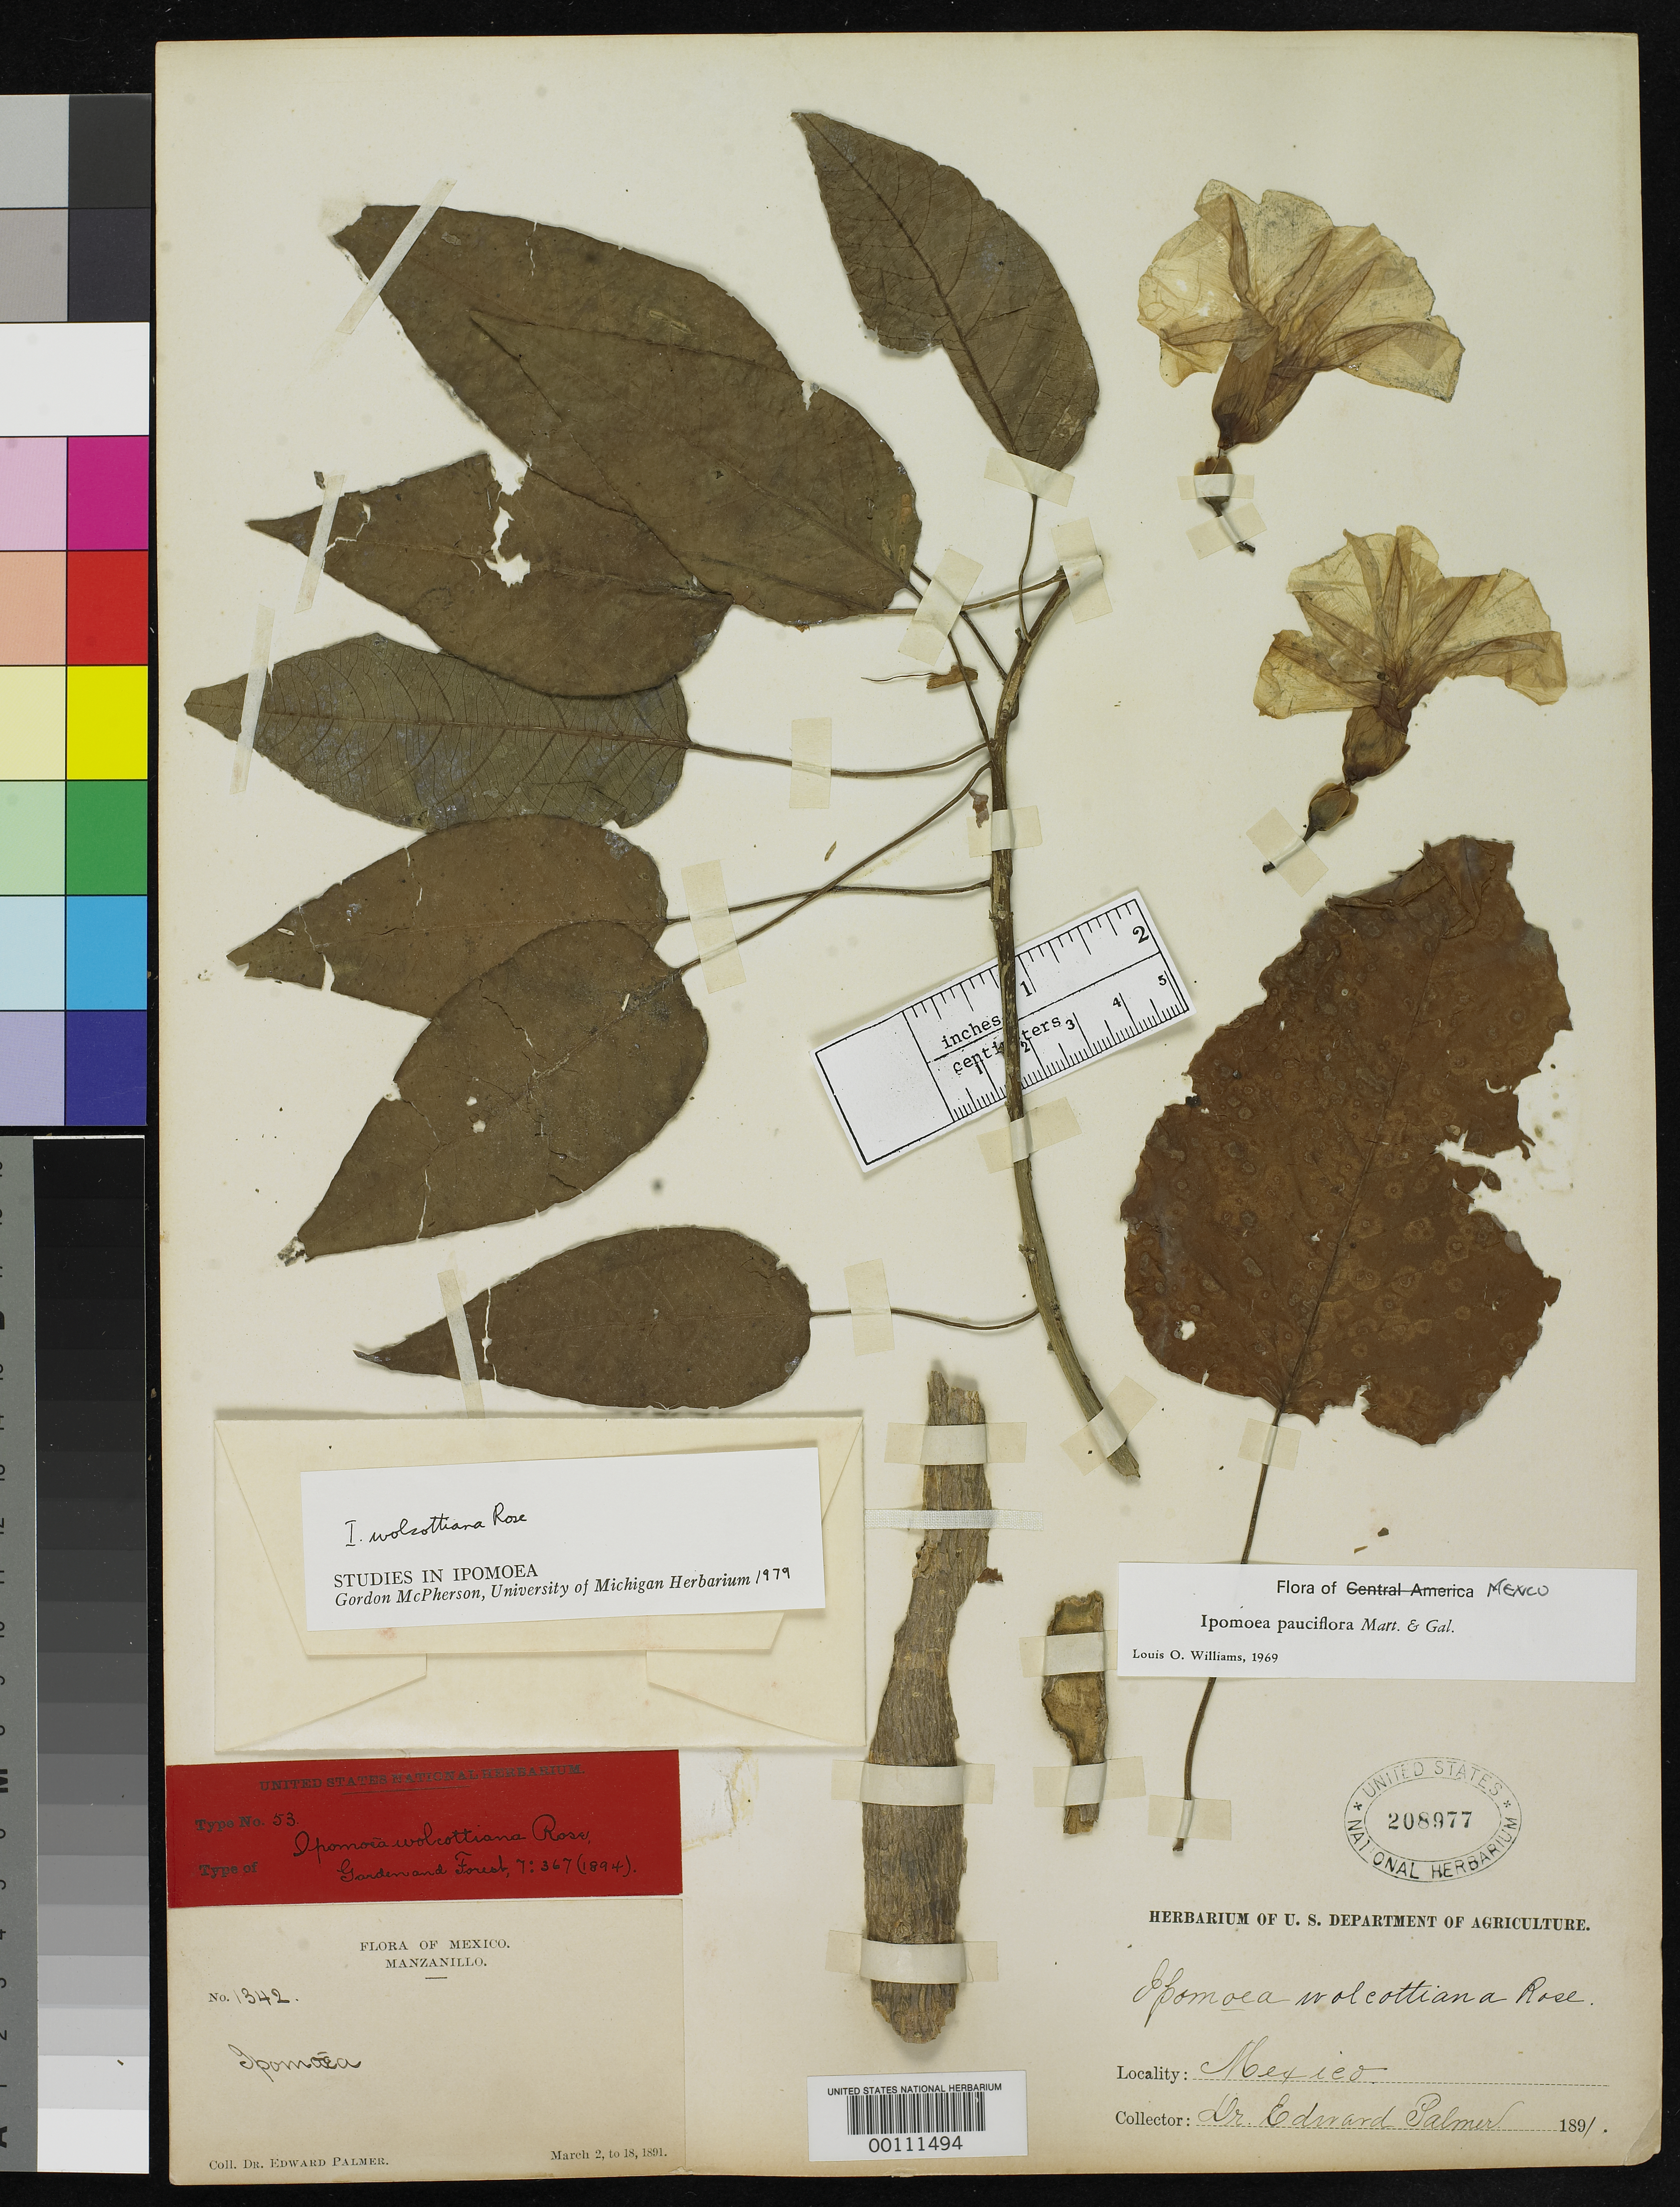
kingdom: Plantae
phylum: Tracheophyta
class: Magnoliopsida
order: Solanales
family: Convolvulaceae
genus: Ipomoea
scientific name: Ipomoea wolcottiana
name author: Rose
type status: Type Collection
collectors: E. Palmer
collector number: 1342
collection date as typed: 02 Mar 1891 to 18 Mar 1891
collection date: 1891-03-02/1891-03-18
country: Mexico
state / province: Colima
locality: Manzanillo.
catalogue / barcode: US 208977